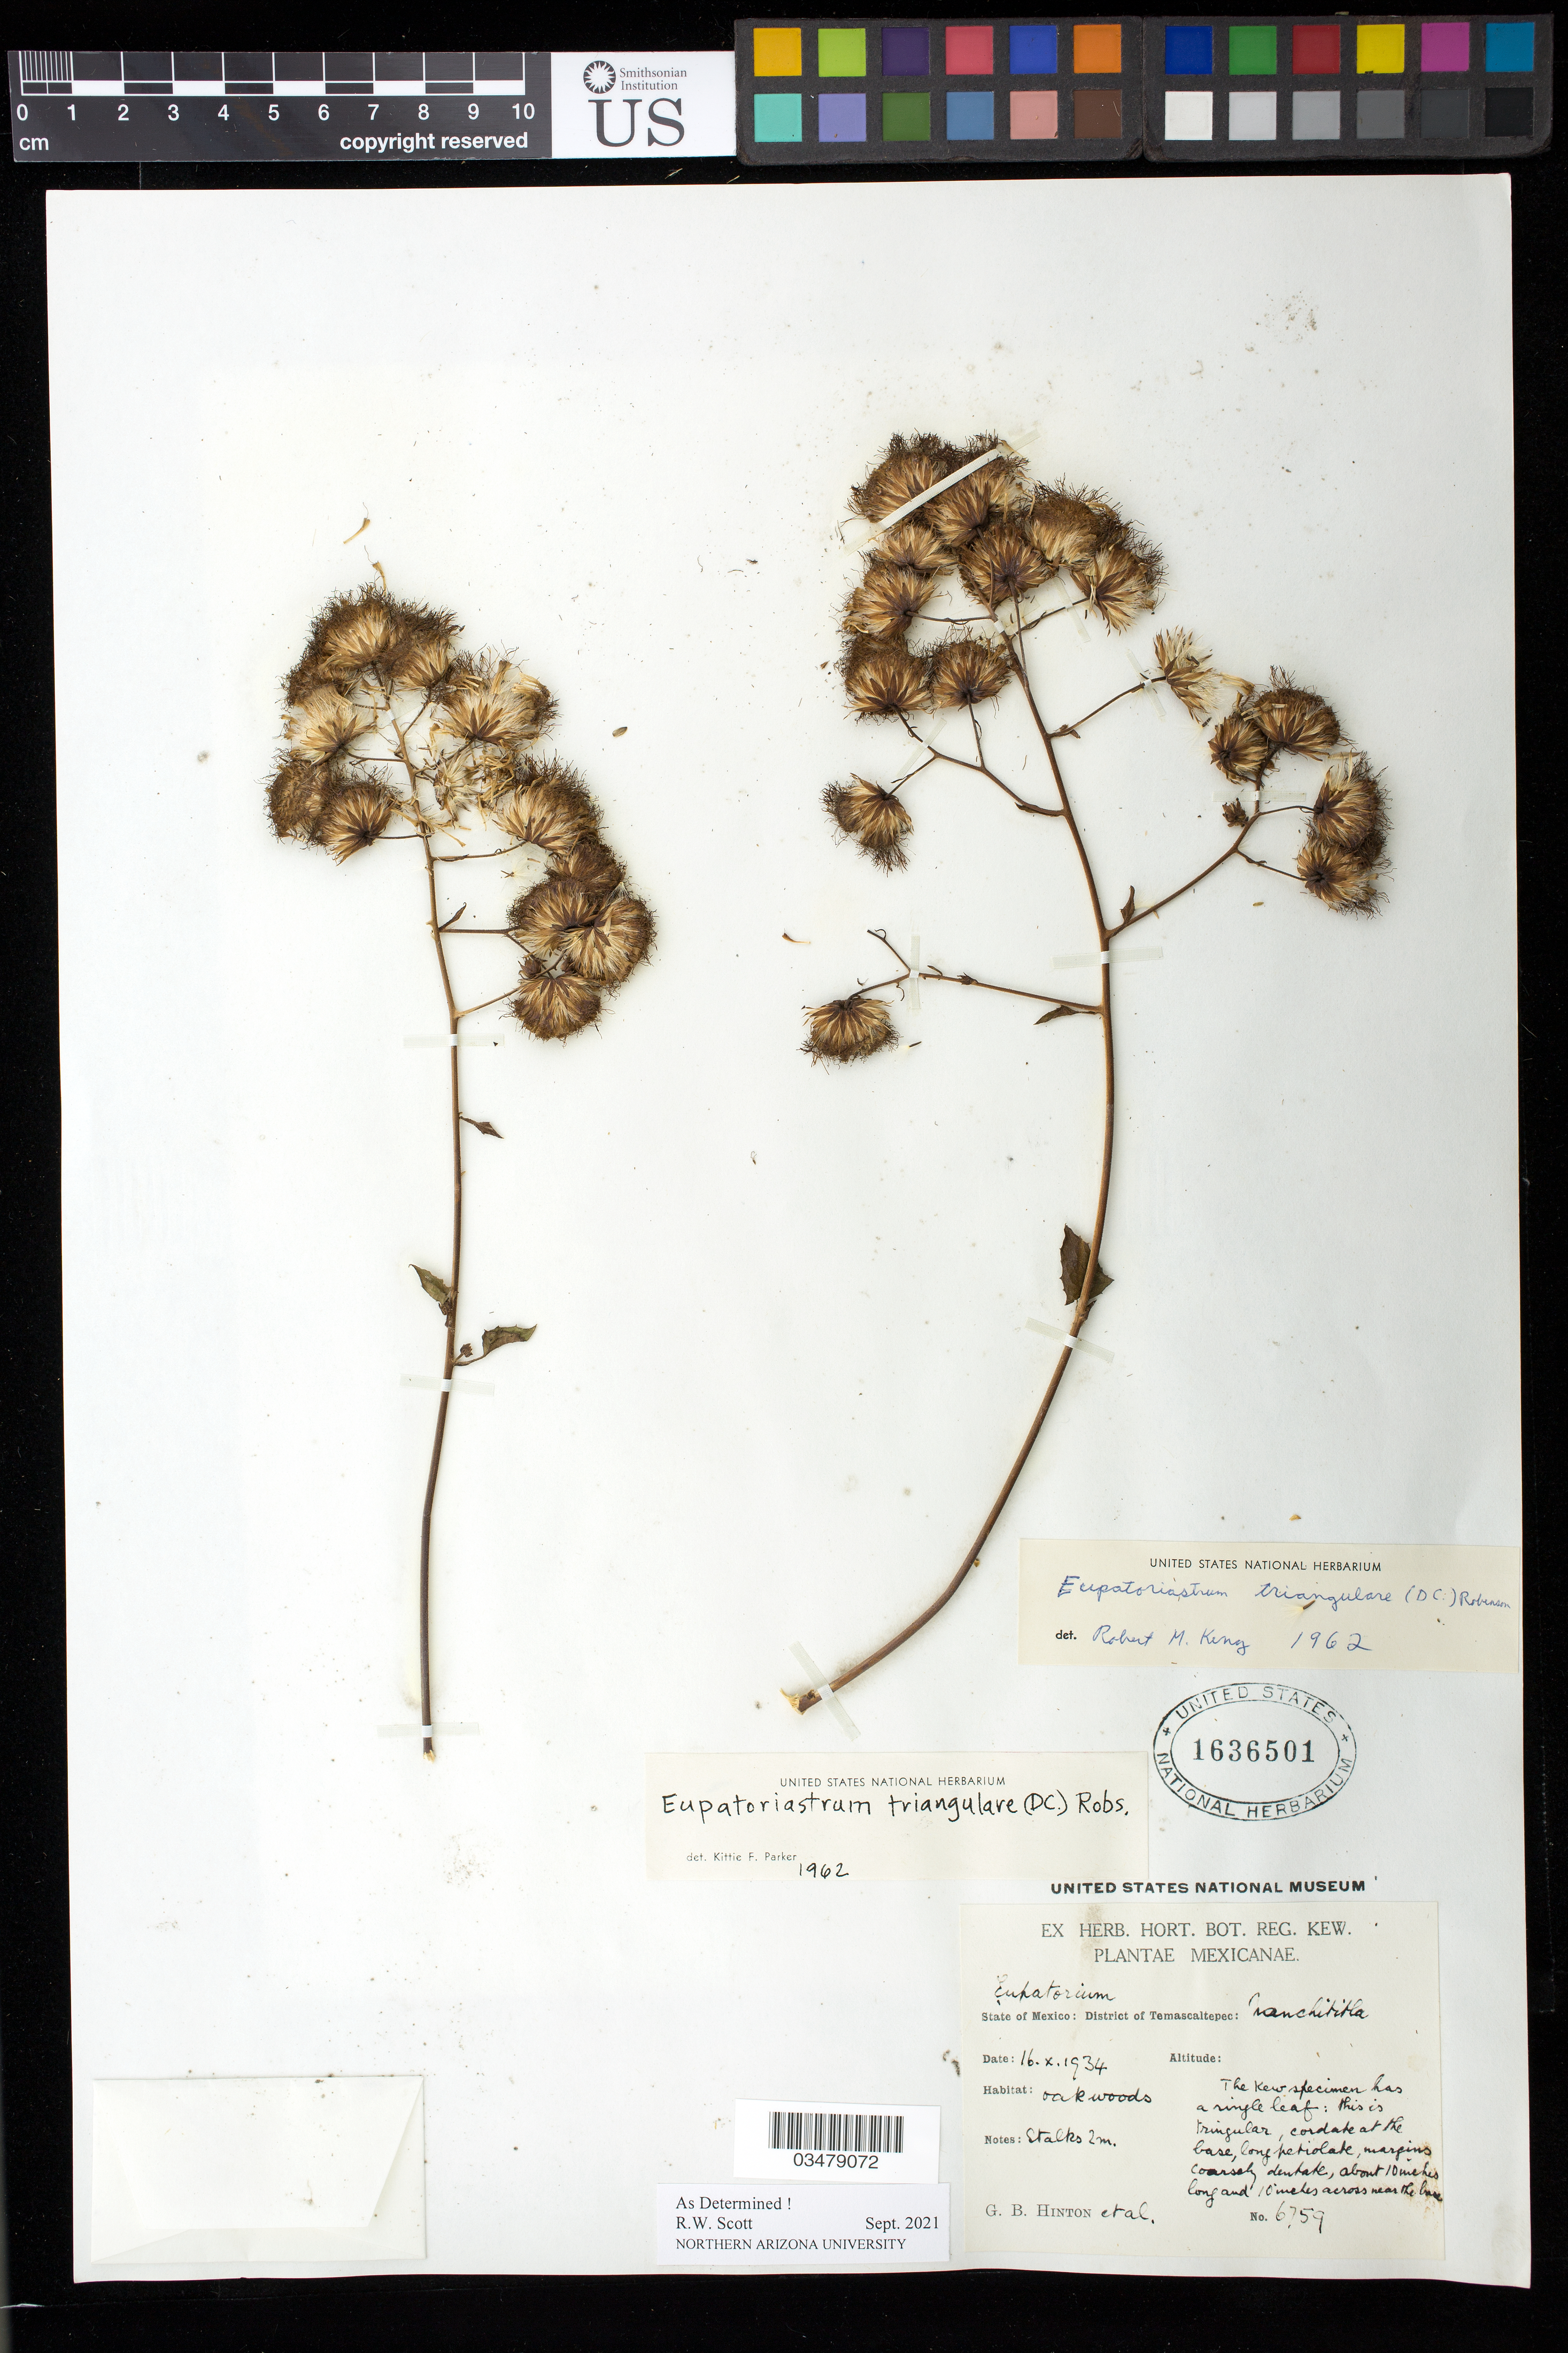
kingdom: Plantae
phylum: Tracheophyta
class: Magnoliopsida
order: Asterales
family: Asteraceae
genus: Eupatoriastrum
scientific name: Eupatoriastrum triangulare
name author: (DC.) B.L. Rob.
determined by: Scott, R. W.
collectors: G. B. Hinton & et al.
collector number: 6759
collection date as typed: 16 Oct 1934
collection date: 1934-10-16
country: Mexico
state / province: México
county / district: Temascaltepec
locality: Nanchititla.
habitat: Oakwoods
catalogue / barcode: US 1636501